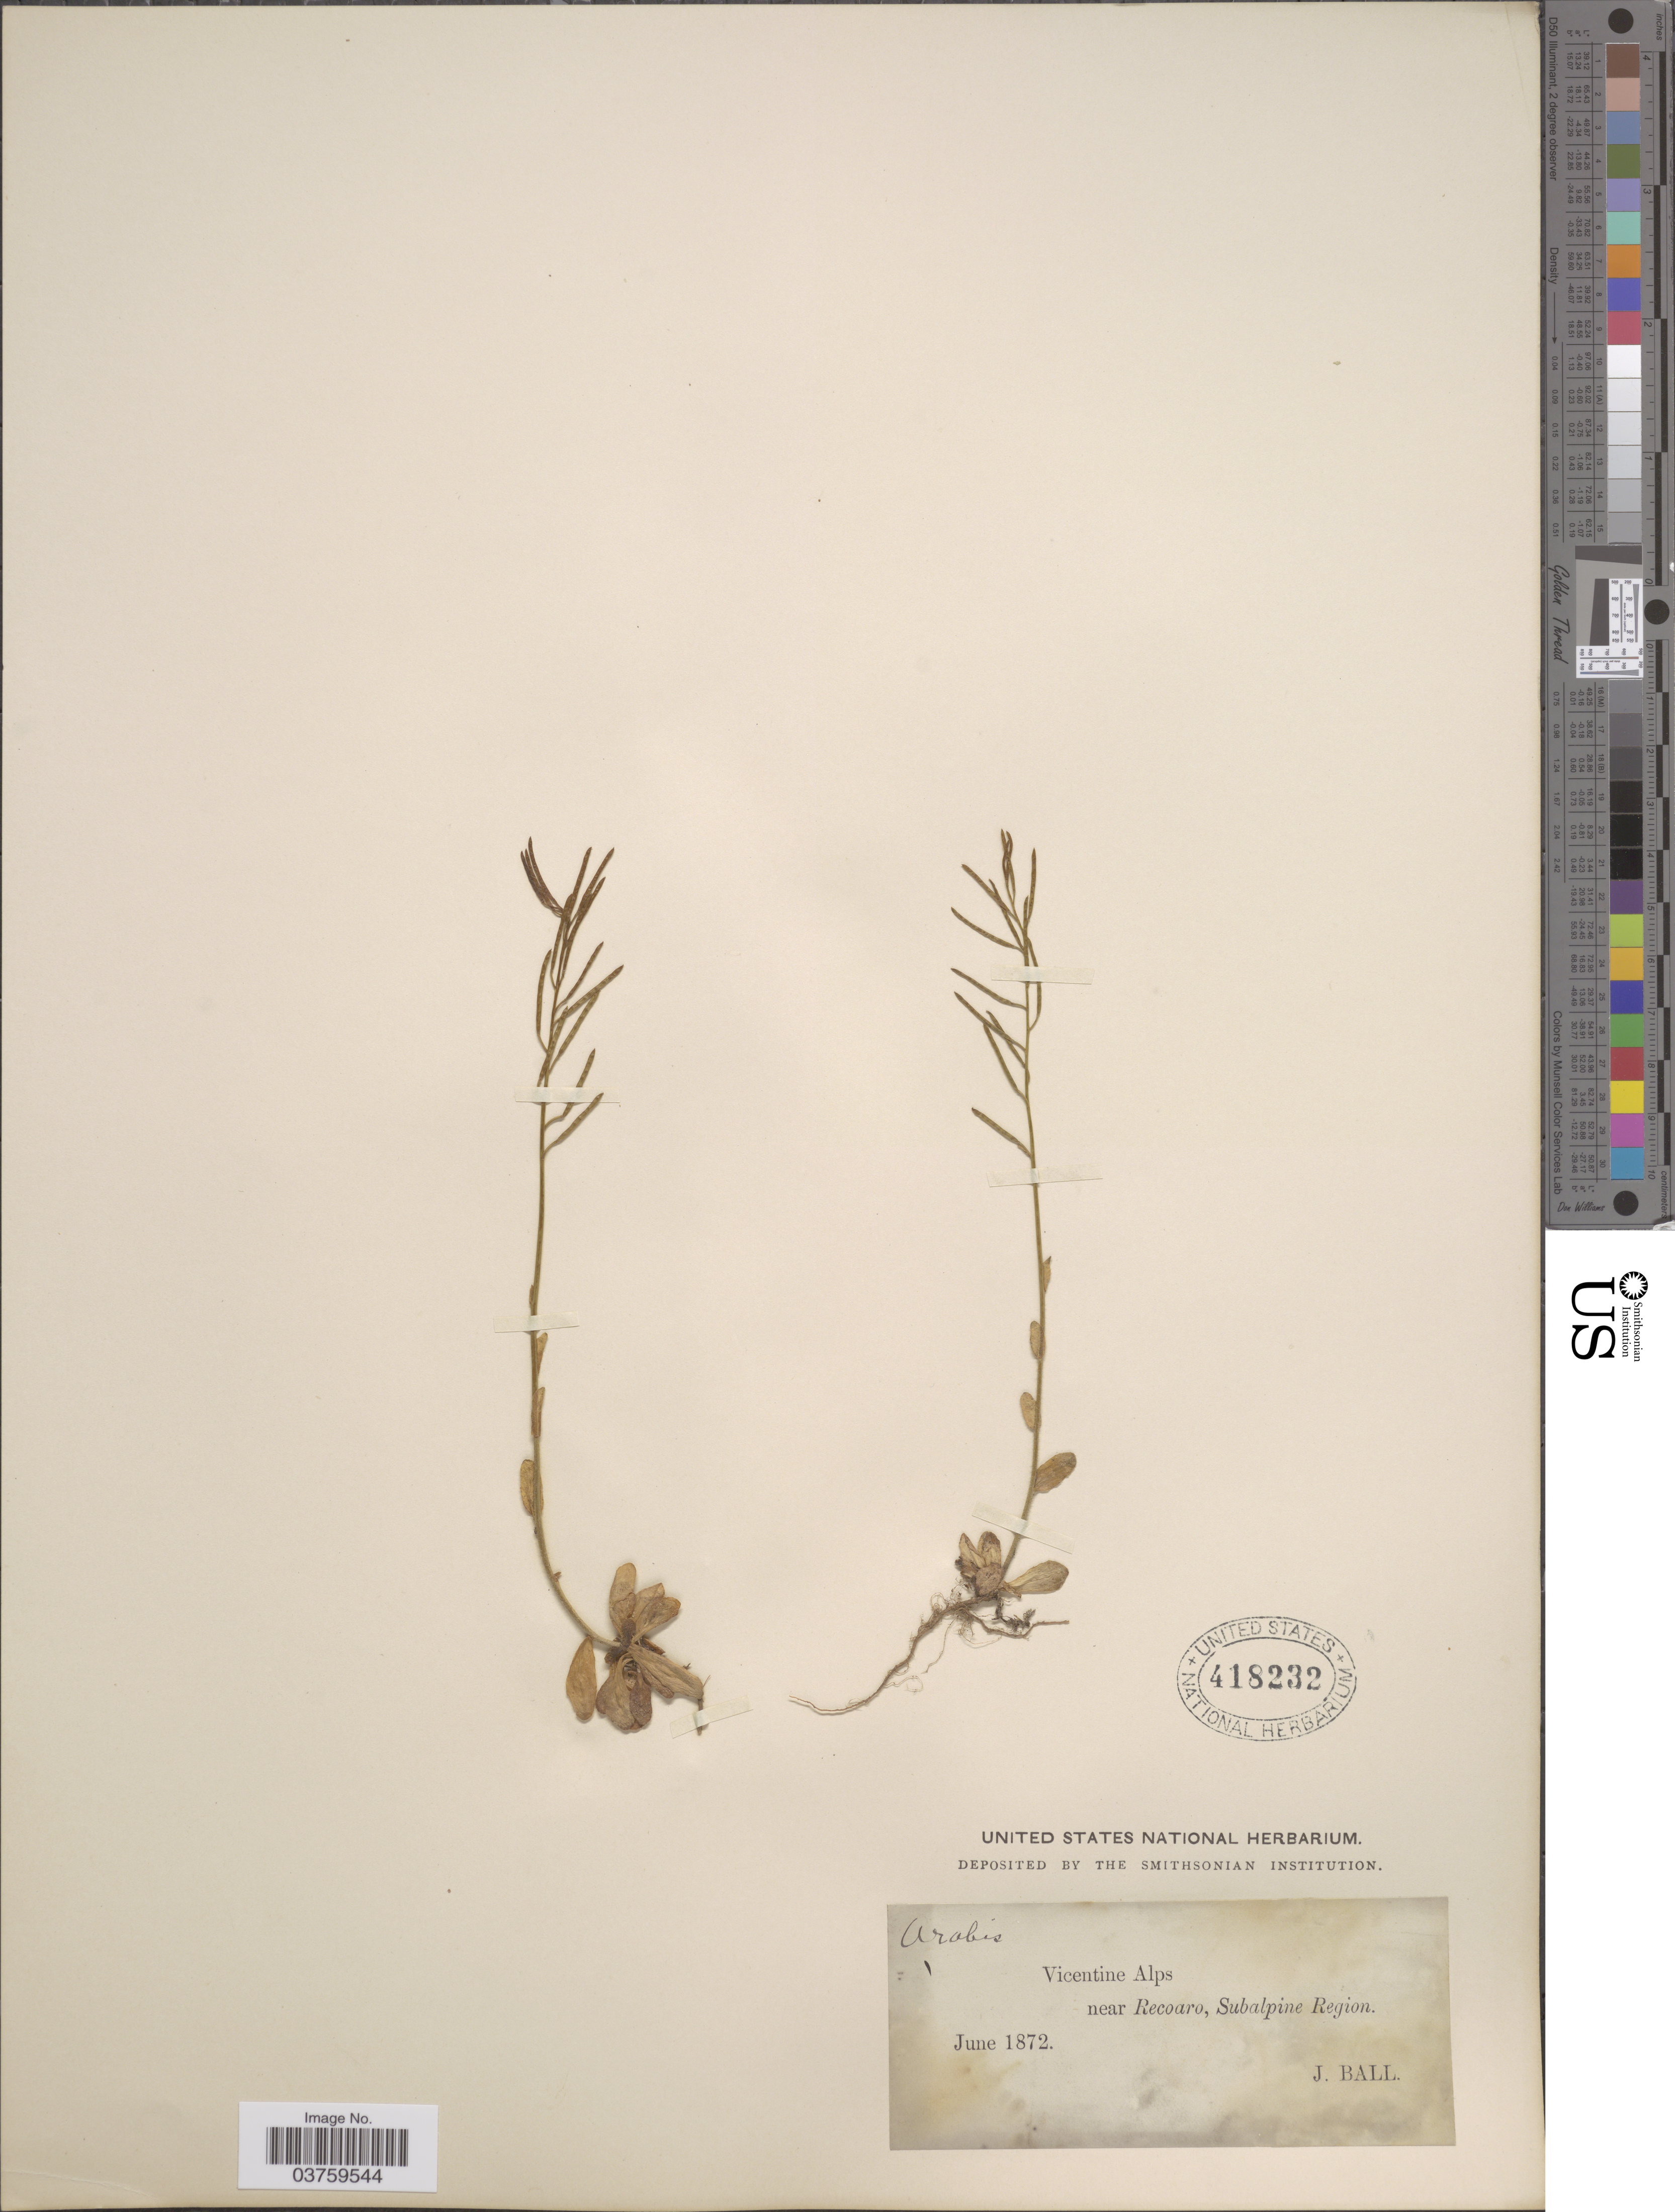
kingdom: Plantae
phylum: Tracheophyta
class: Magnoliopsida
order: Brassicales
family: Brassicaceae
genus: Arabis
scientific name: Arabis sp.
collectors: J. Ball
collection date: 1872-06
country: Italy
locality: Vicentine Alps near Recoaro, Subalpine Region.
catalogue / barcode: US 418232